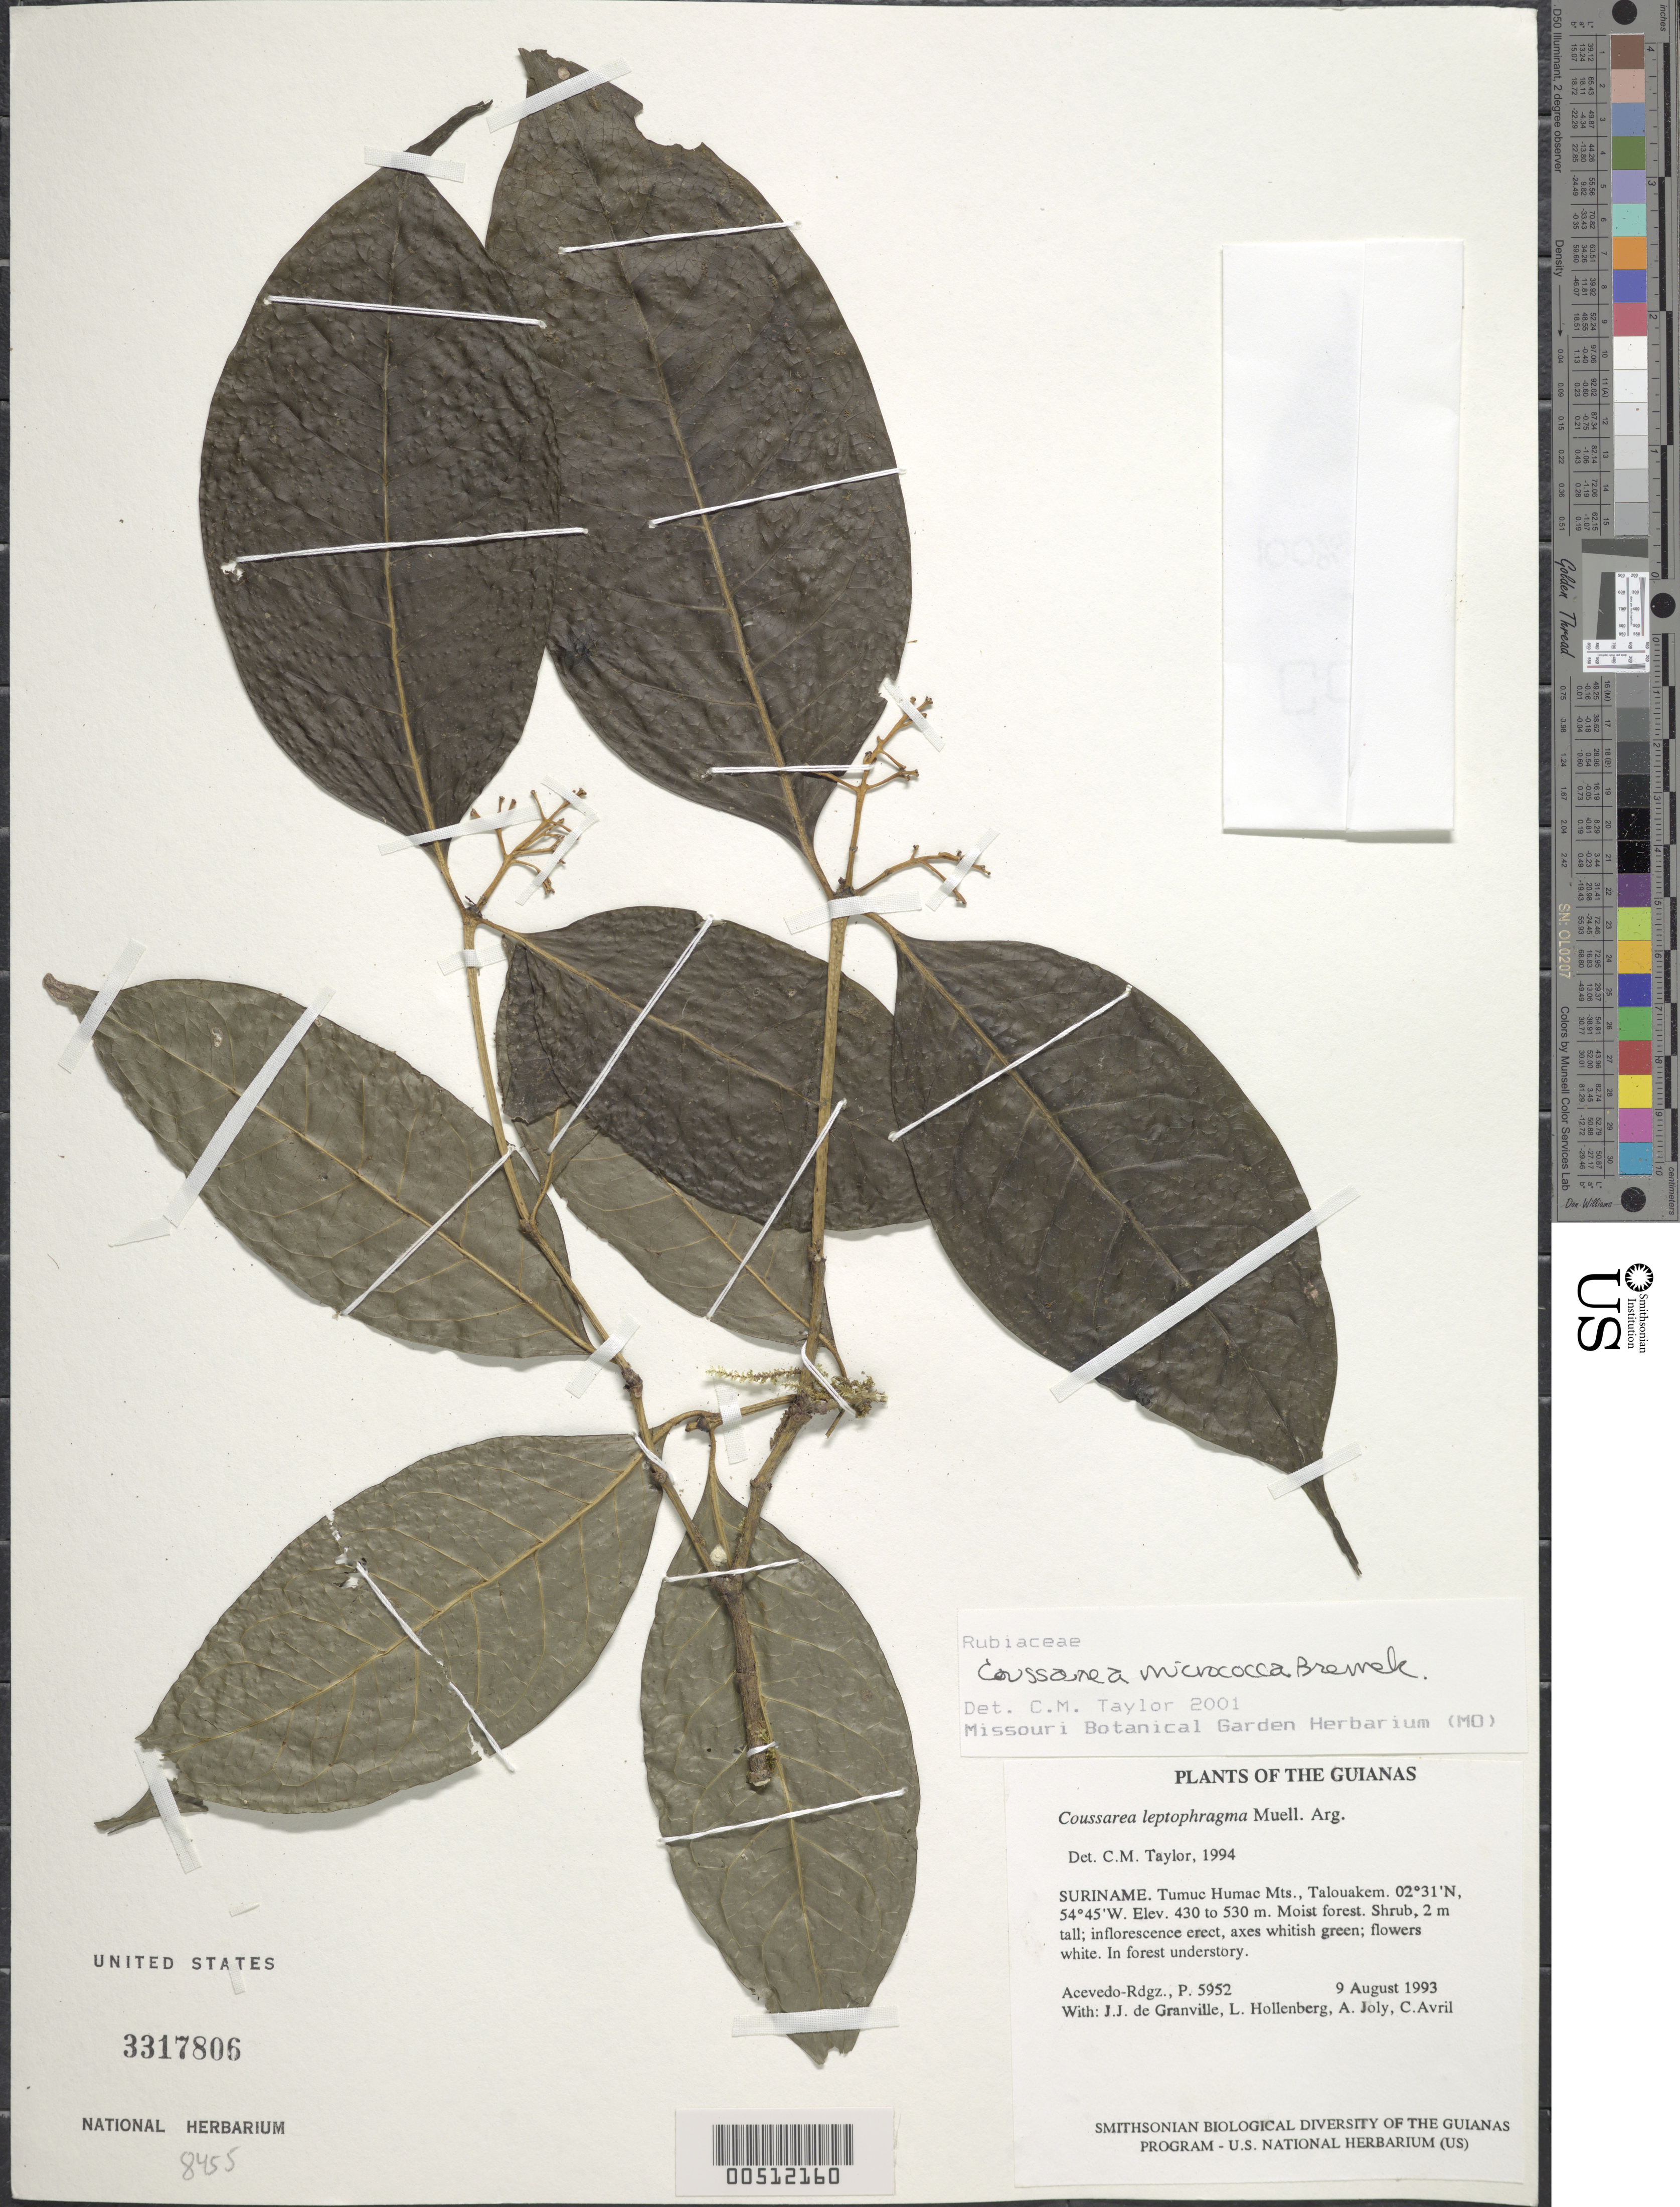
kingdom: Plantae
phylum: Tracheophyta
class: Magnoliopsida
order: Gentianales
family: Rubiaceae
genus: Coussarea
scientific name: Coussarea micrococca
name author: Bremek.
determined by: Taylor, Charlotte M.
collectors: P. Acevedo-Rodr., J.-J. de Granville, A. Joly & L. Hollenberg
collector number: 5952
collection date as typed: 09 Aug 1993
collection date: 1993-08-09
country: Suriname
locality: Tumuc Humac Mts., Talouakem.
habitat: Moist forest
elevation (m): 430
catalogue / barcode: US 3317806